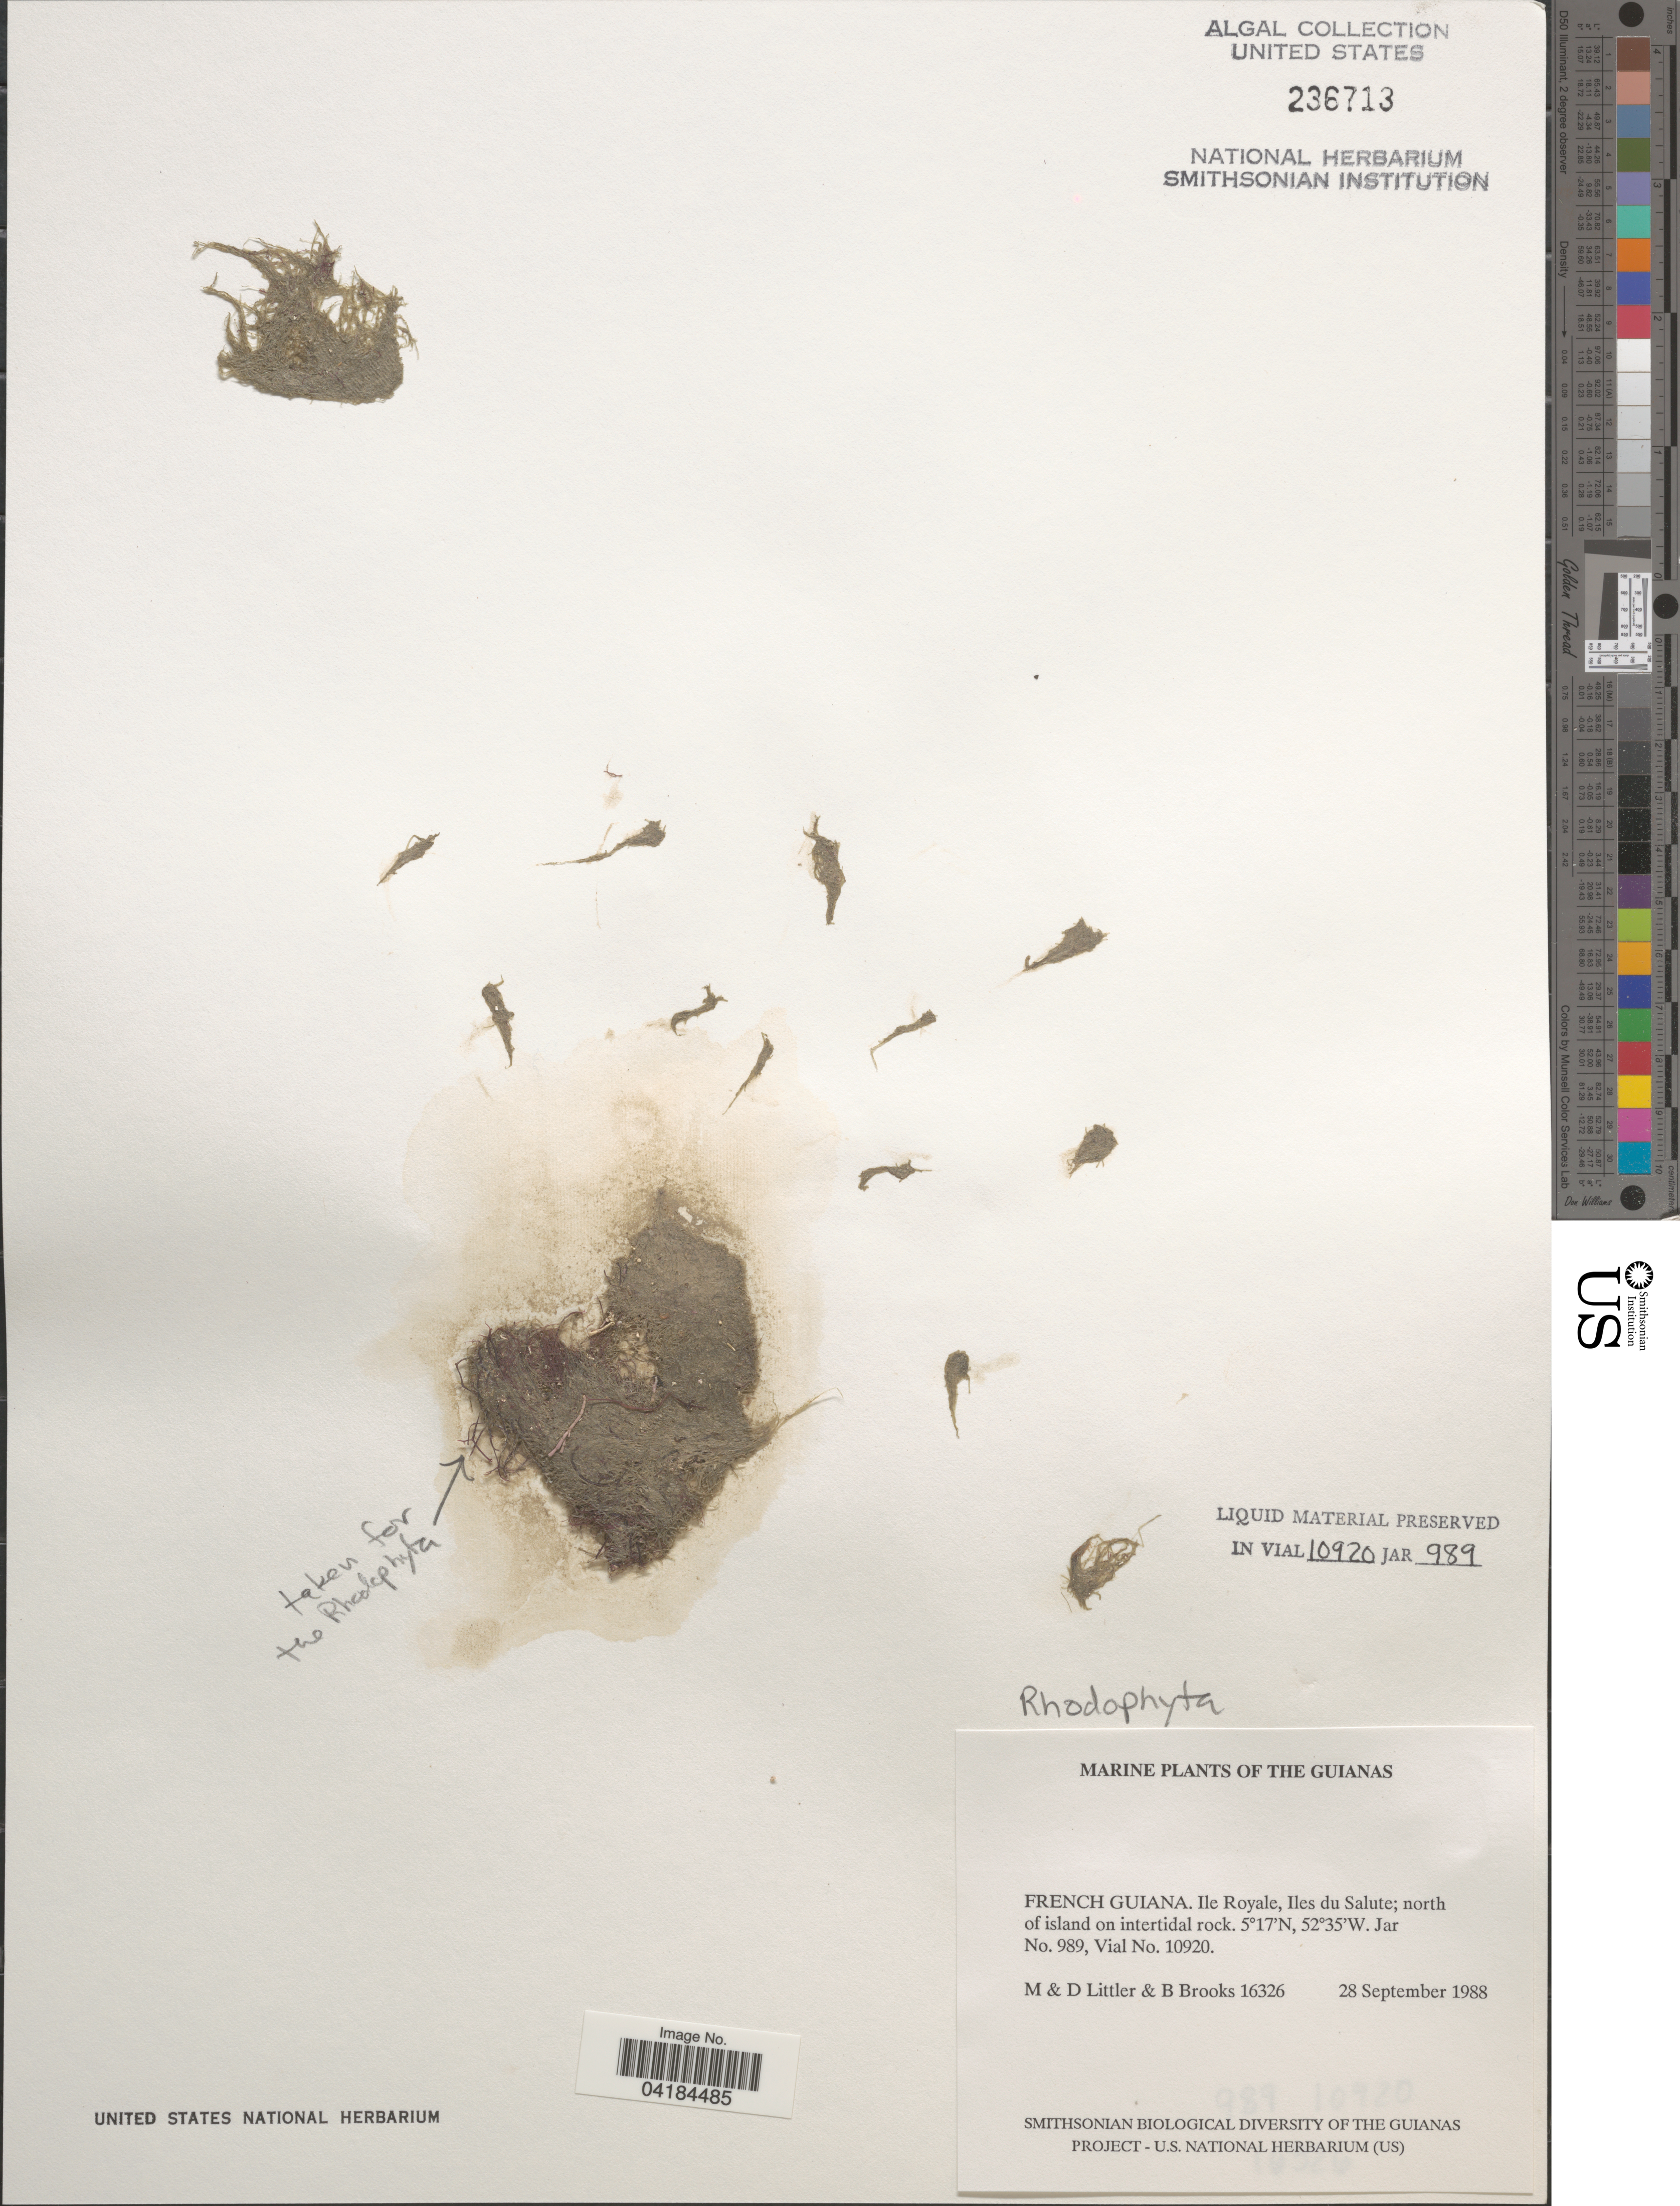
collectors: M. Littler, D. S. Littler & B. Brooks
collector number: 16326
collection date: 1988-09-28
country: French Guiana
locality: The Guianas. Ile Royale, Iles du Salute; north of island on intertidal rock.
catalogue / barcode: US 236713